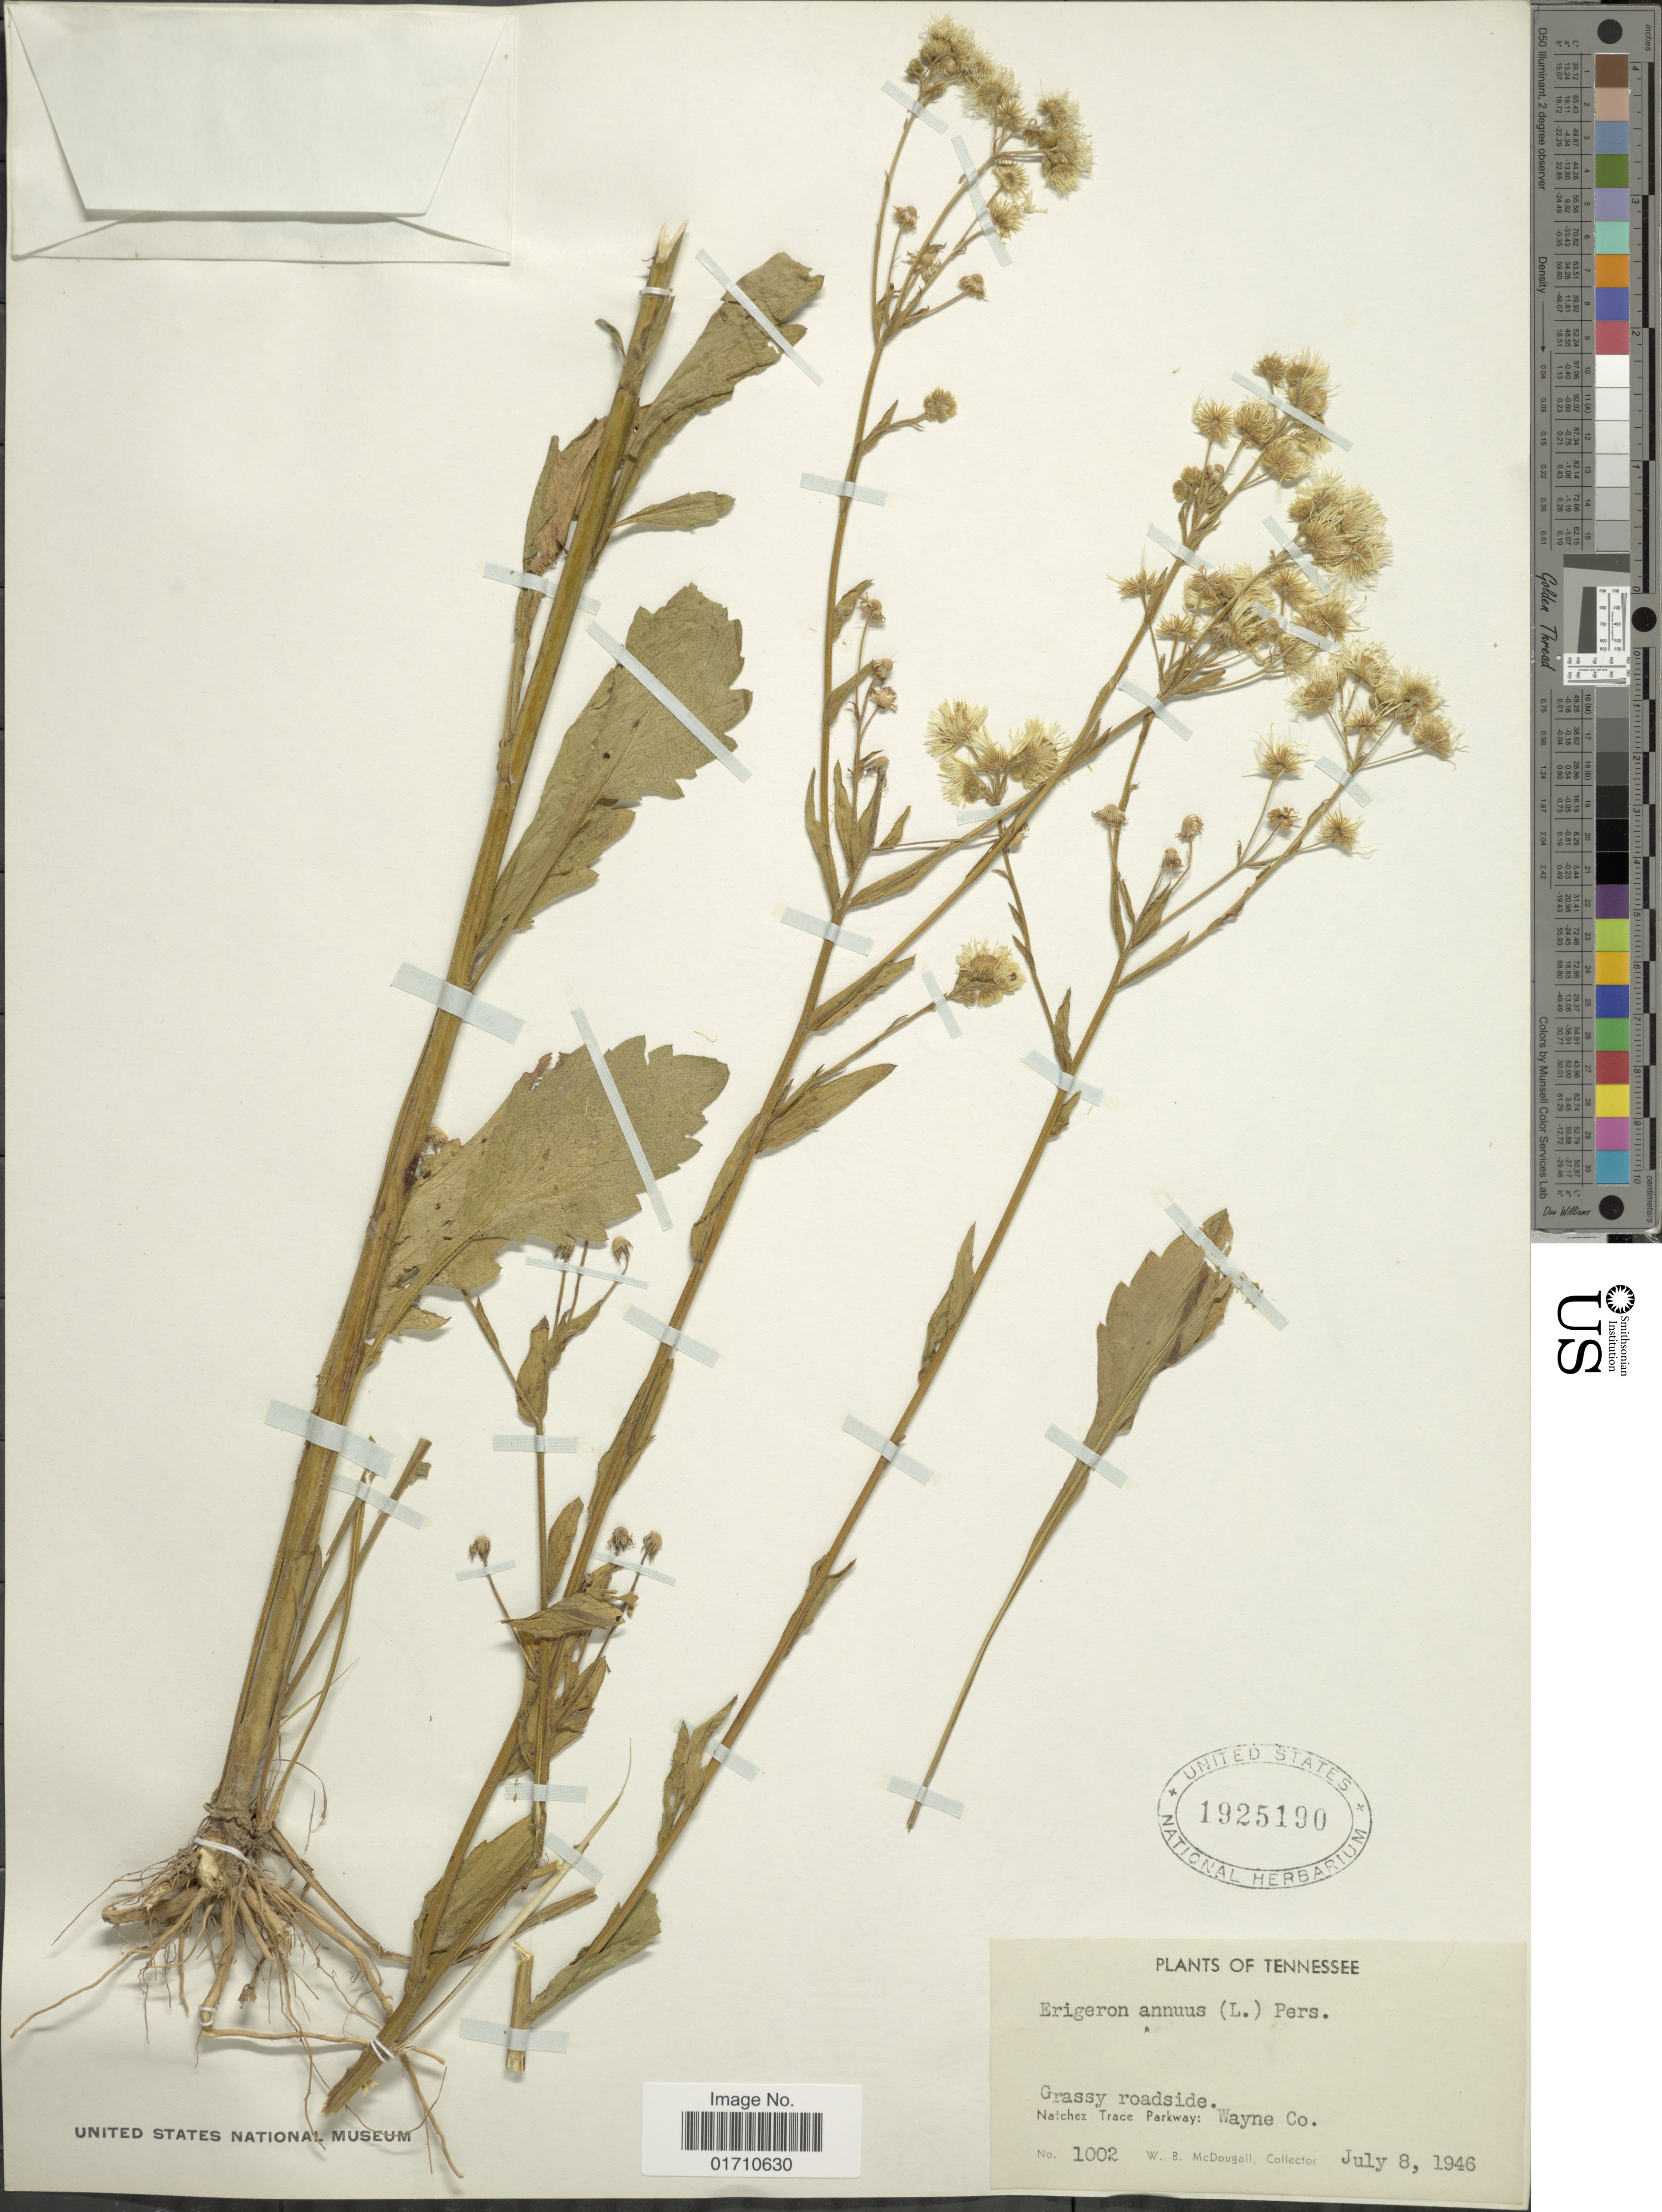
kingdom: Plantae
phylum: Tracheophyta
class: Magnoliopsida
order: Asterales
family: Asteraceae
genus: Erigeron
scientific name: Erigeron annuus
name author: (L.) Pers.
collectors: W. B. McDougal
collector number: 1002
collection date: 1946-07-08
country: United States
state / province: Tennessee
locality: Grasst roadside. Natchez Trace Parkway: Wayne Co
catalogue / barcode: US 1925190